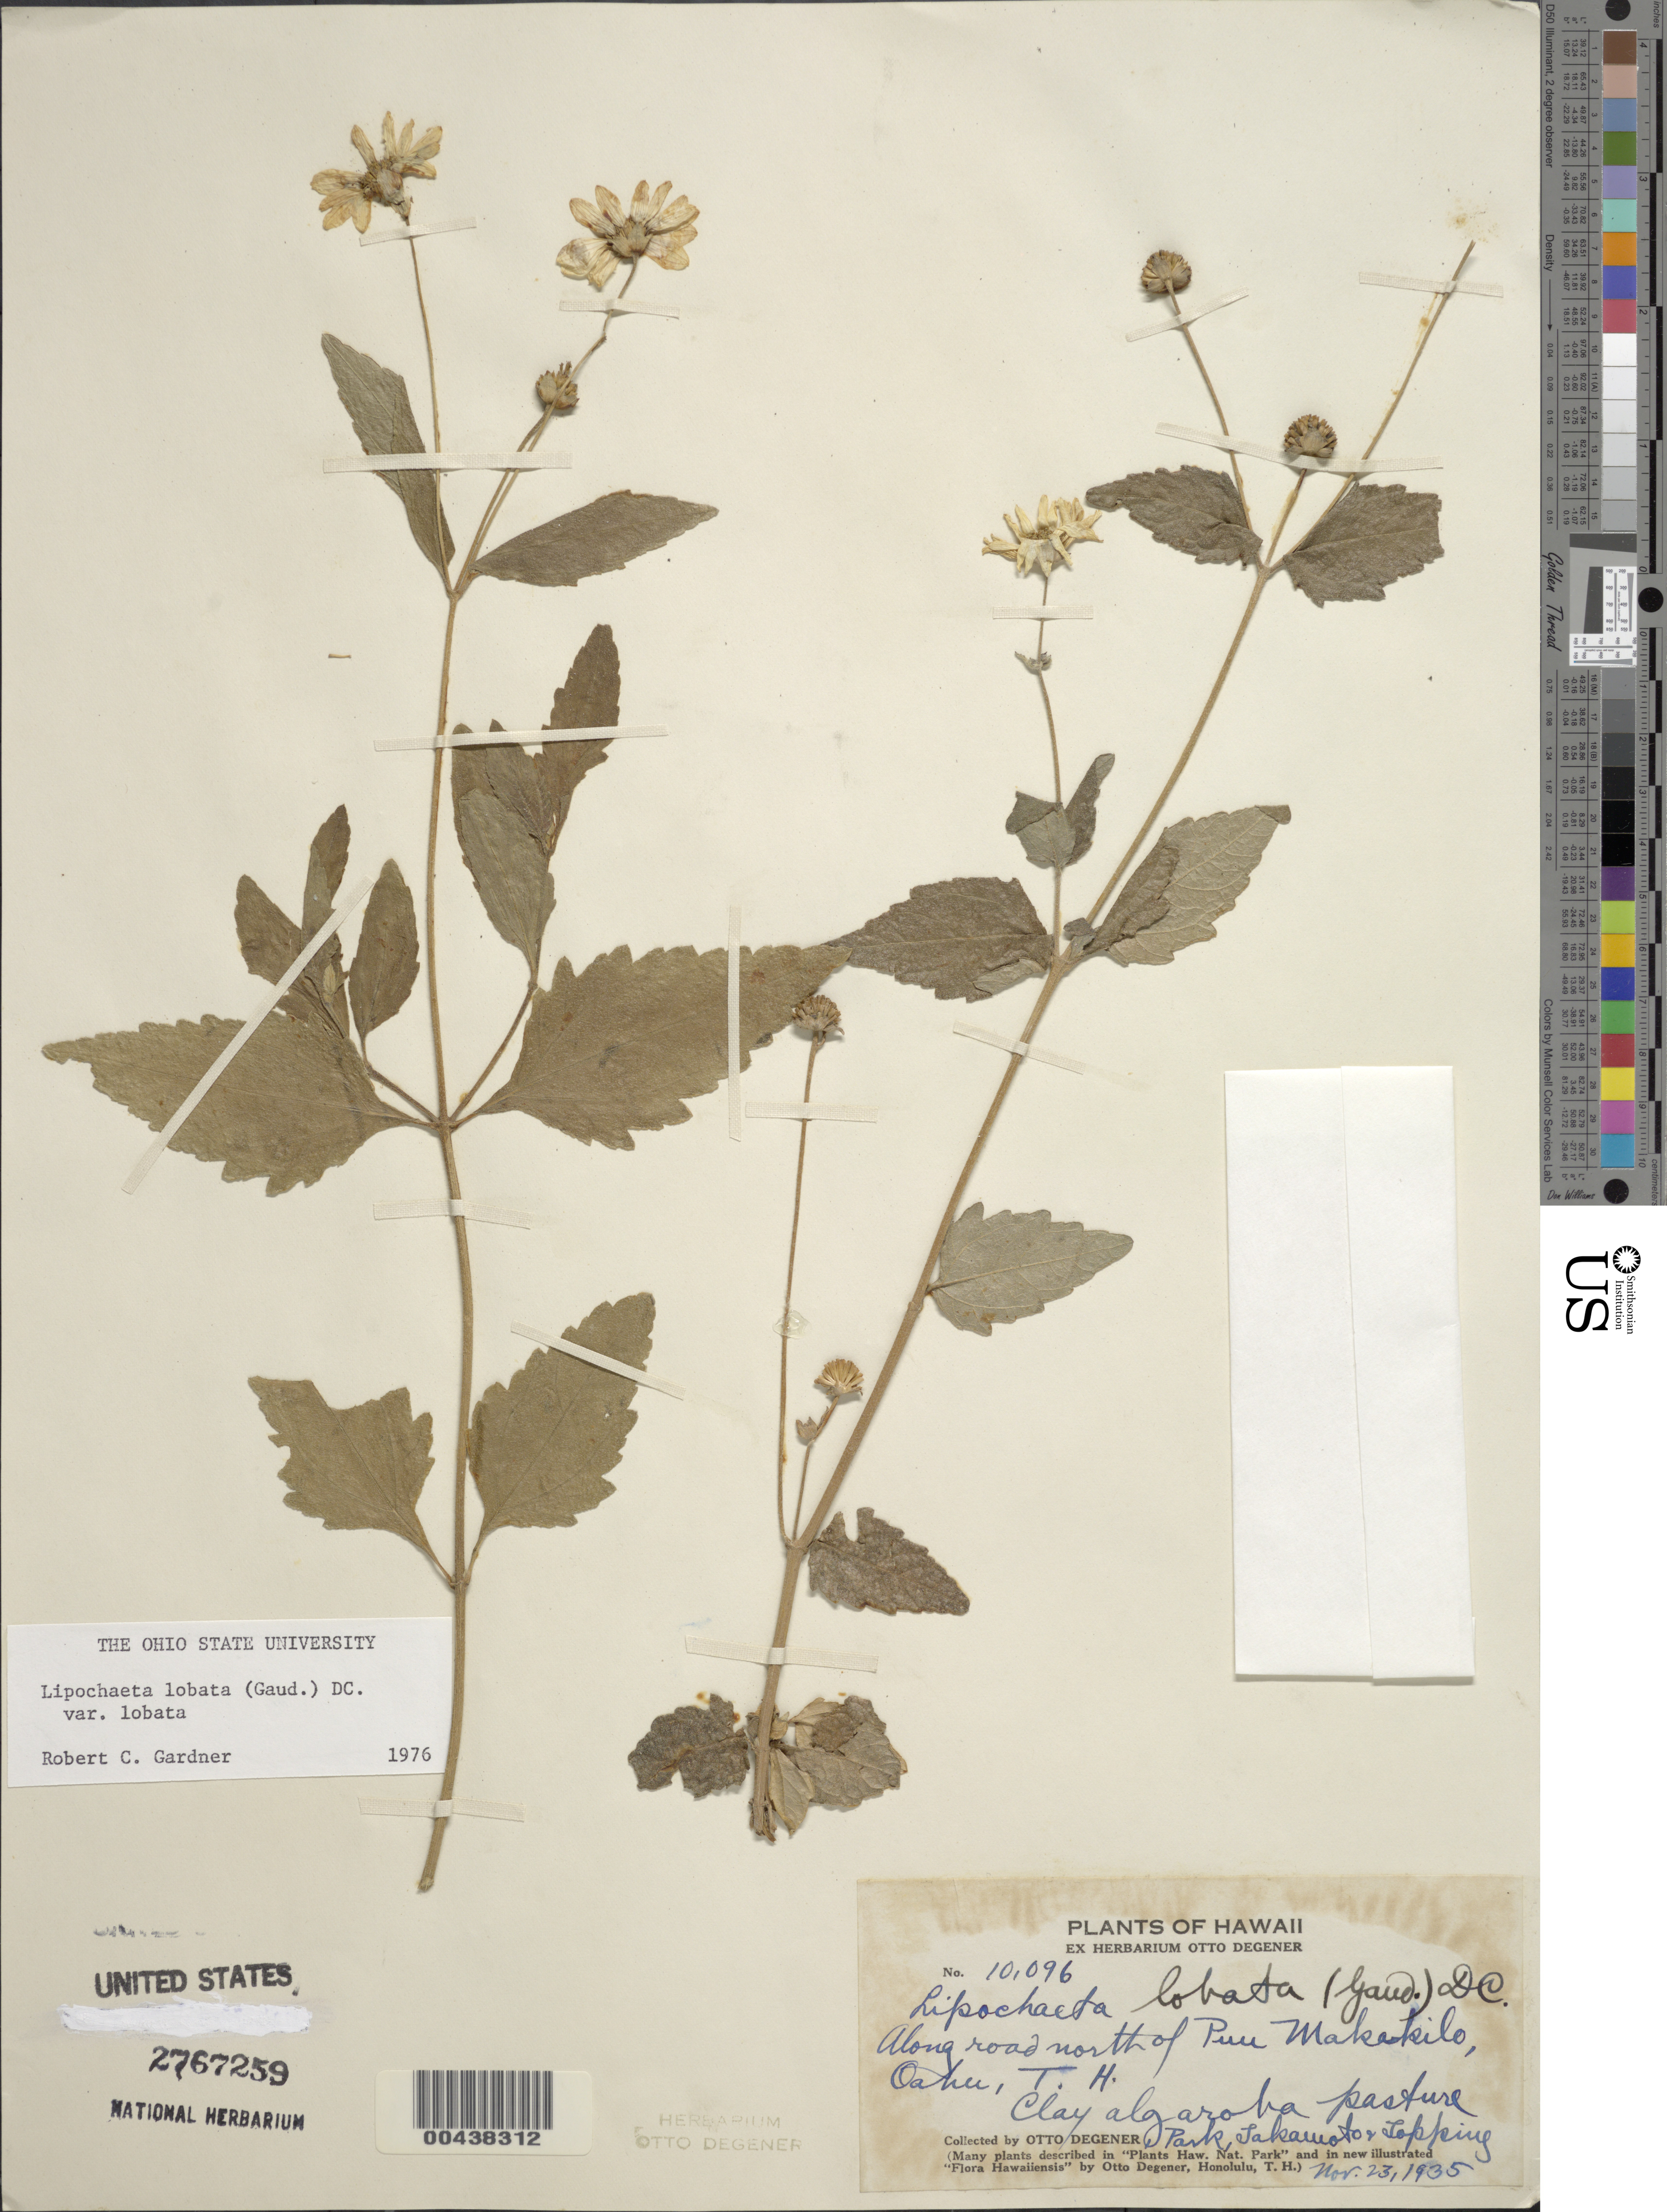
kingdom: Plantae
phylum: Tracheophyta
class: Magnoliopsida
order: Asterales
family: Asteraceae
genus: Lipochaeta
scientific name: Lipochaeta lobata var. lobata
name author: (Gaudich.) DC.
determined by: Gardner, R. C.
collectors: O. Degener, Park, -. Takamoto & D. L. Topping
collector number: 10096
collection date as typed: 23 Nov 1935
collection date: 1935-11-23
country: United States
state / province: Hawaii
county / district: Honolulu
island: Oahu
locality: Along road N of Puu Makakilo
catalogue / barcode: US 2767259